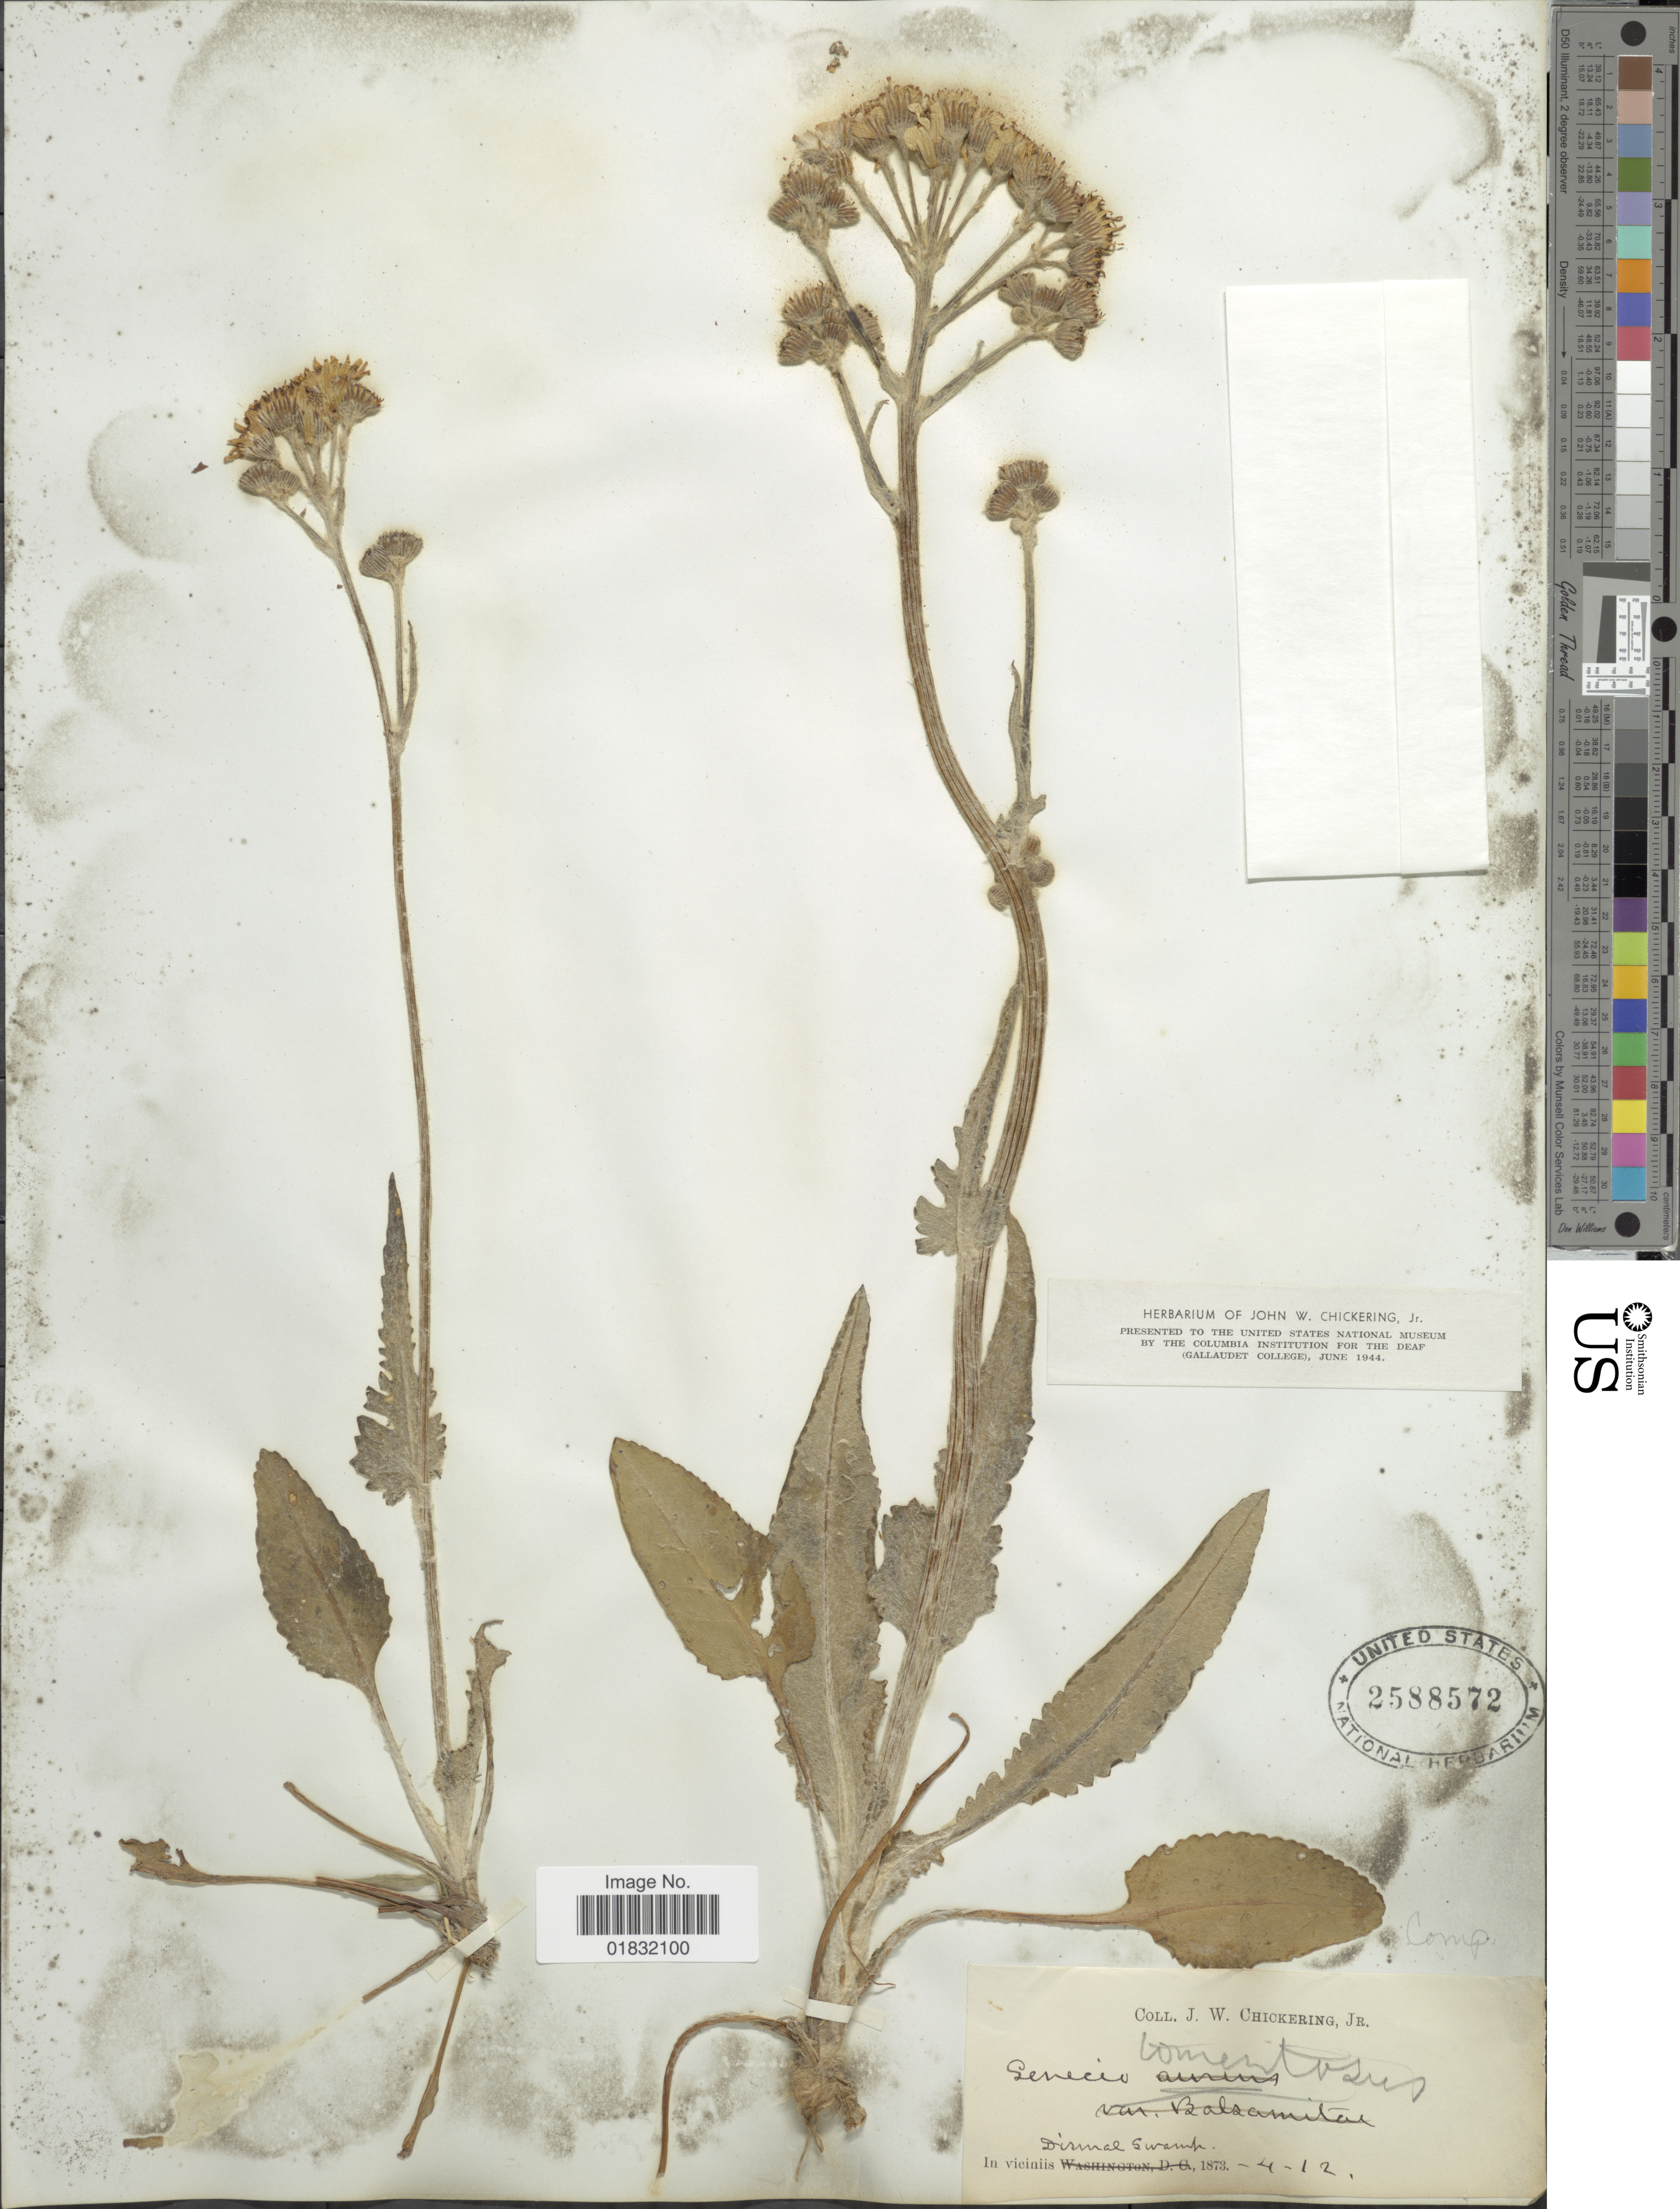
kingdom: Plantae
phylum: Tracheophyta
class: Magnoliopsida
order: Asterales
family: Asteraceae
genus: Packera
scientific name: Packera dubia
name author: (Spreng.) Trock & Mabb.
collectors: J. W. Chickering Jr.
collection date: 1873-12-04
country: United States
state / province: Virginia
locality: In viciniis Dismal Swamp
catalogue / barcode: US 2588572